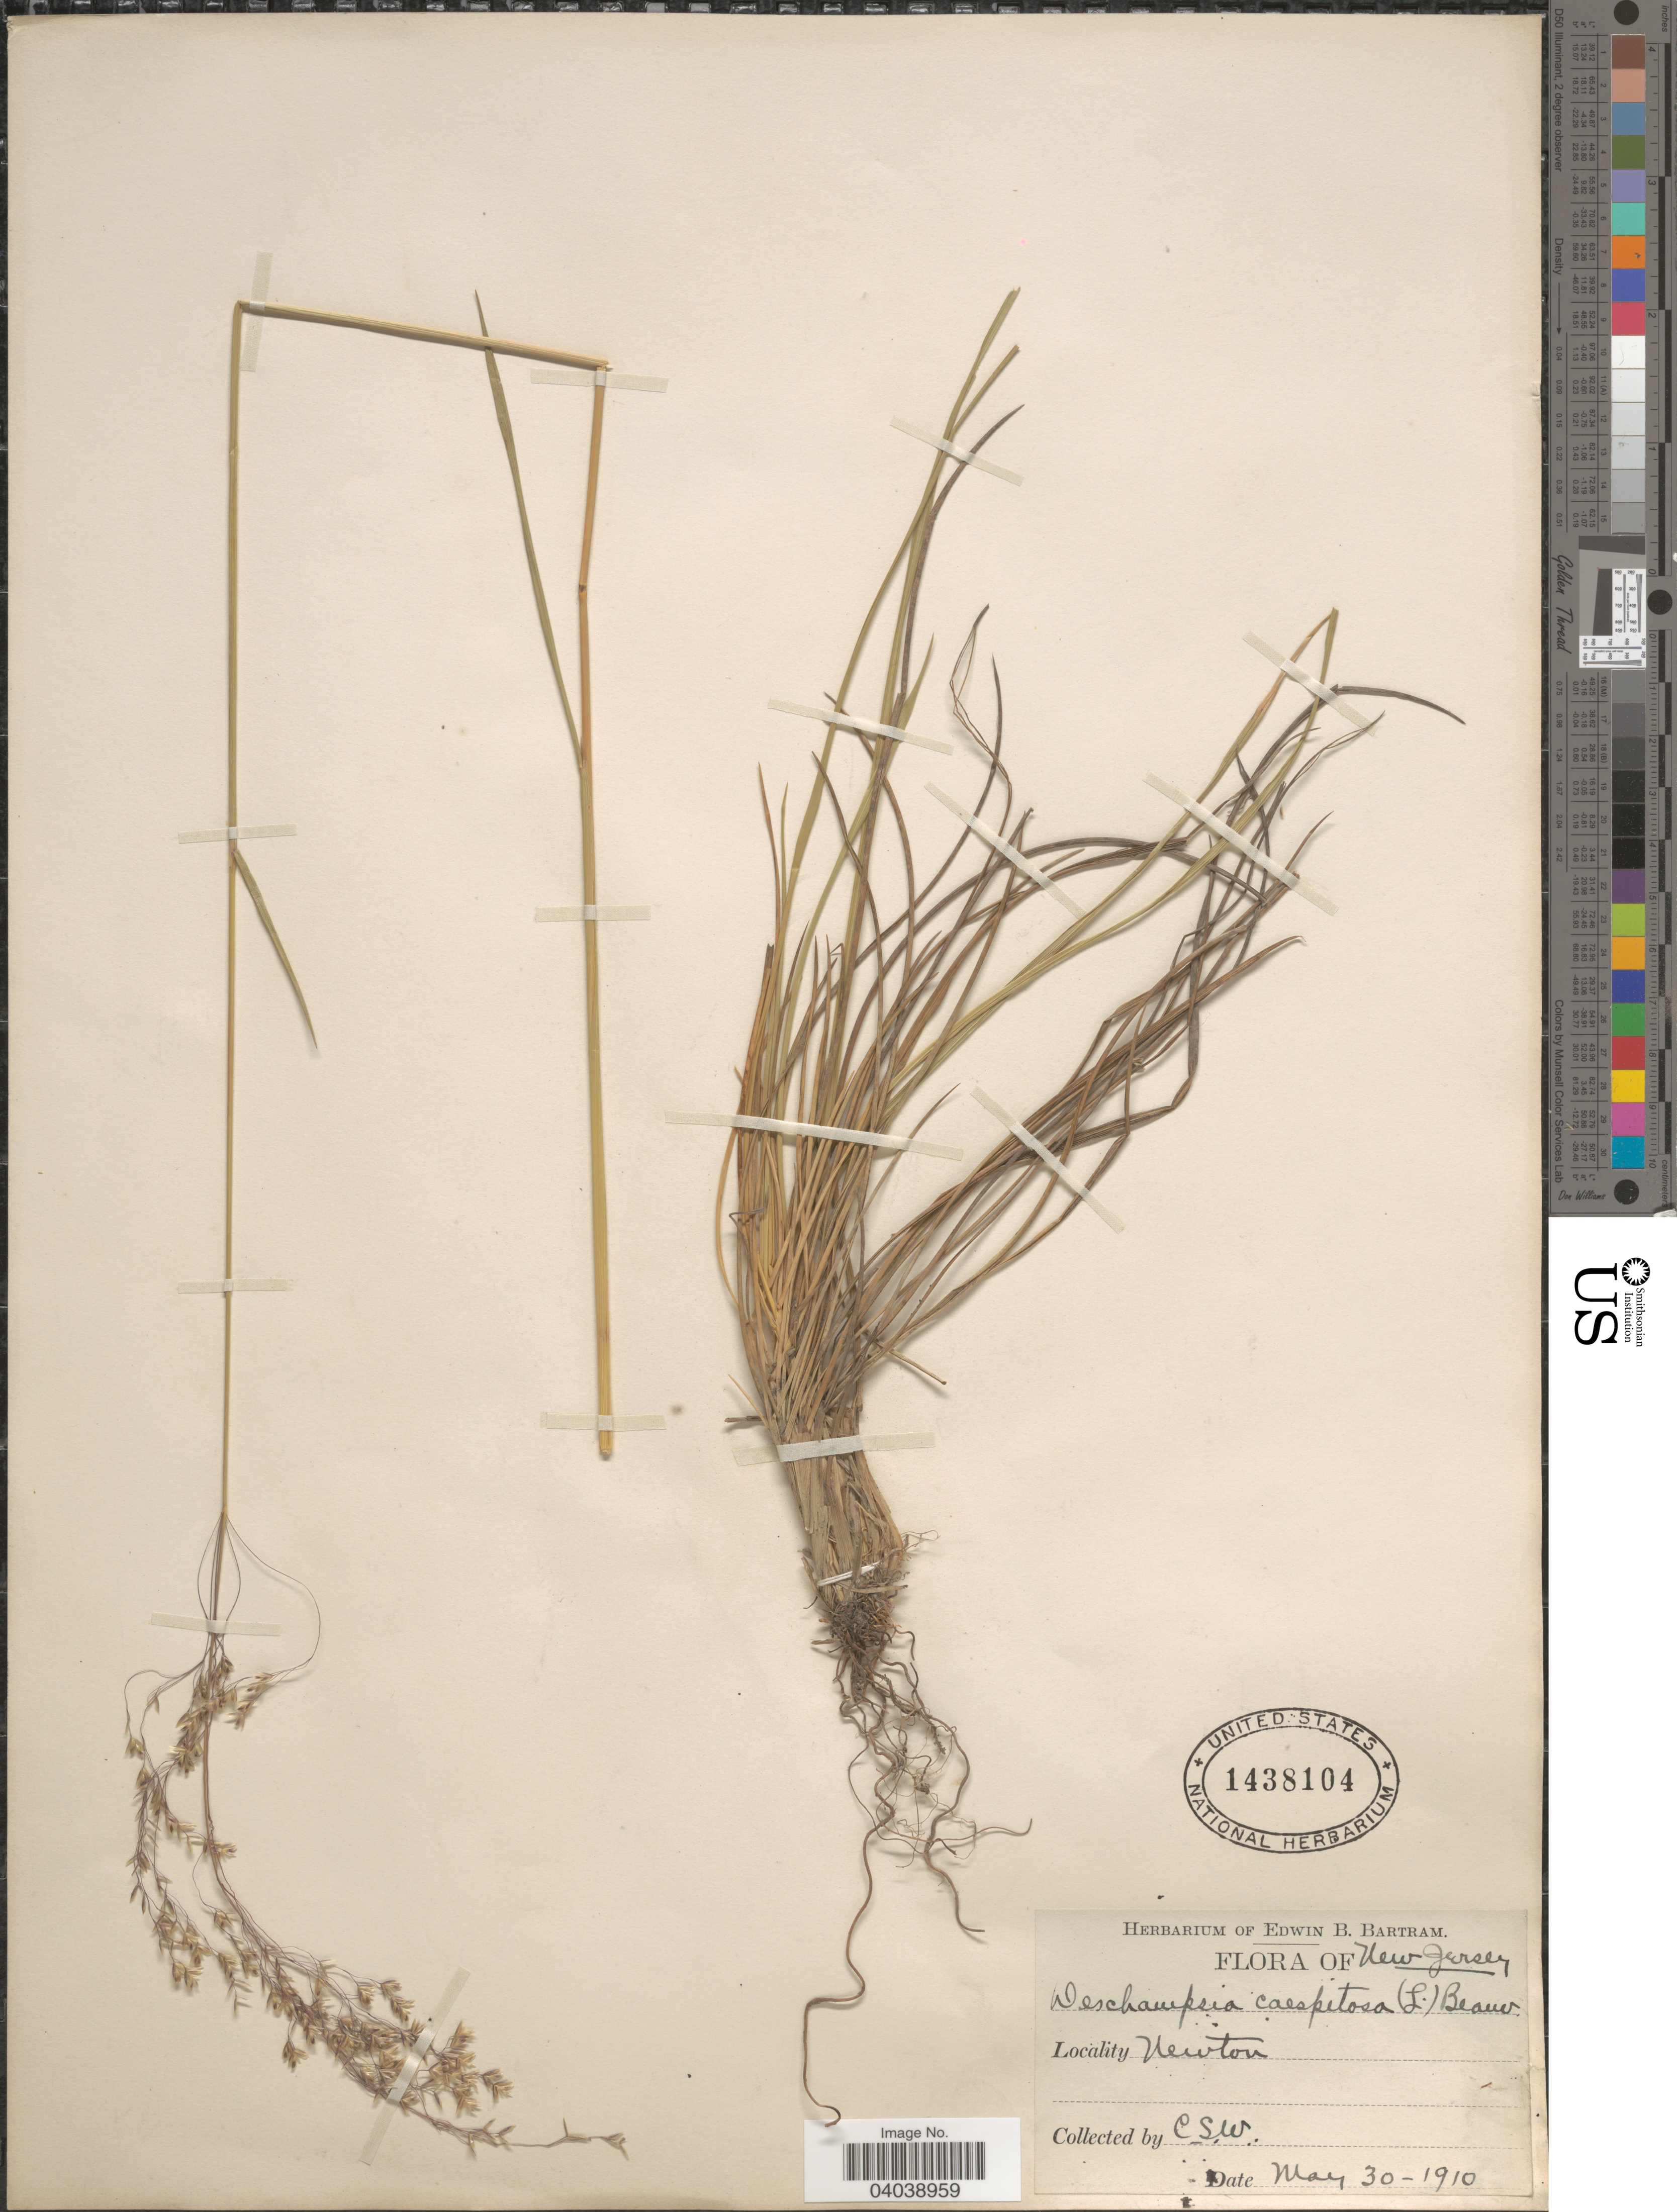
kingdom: Plantae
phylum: Tracheophyta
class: Liliopsida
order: Poales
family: Poaceae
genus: Deschampsia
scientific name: Deschampsia cespitosa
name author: (L.) P. Beauv.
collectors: C. S. W.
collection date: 1910-05-30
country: United States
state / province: New Jersey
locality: Newton.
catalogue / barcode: US 1438104